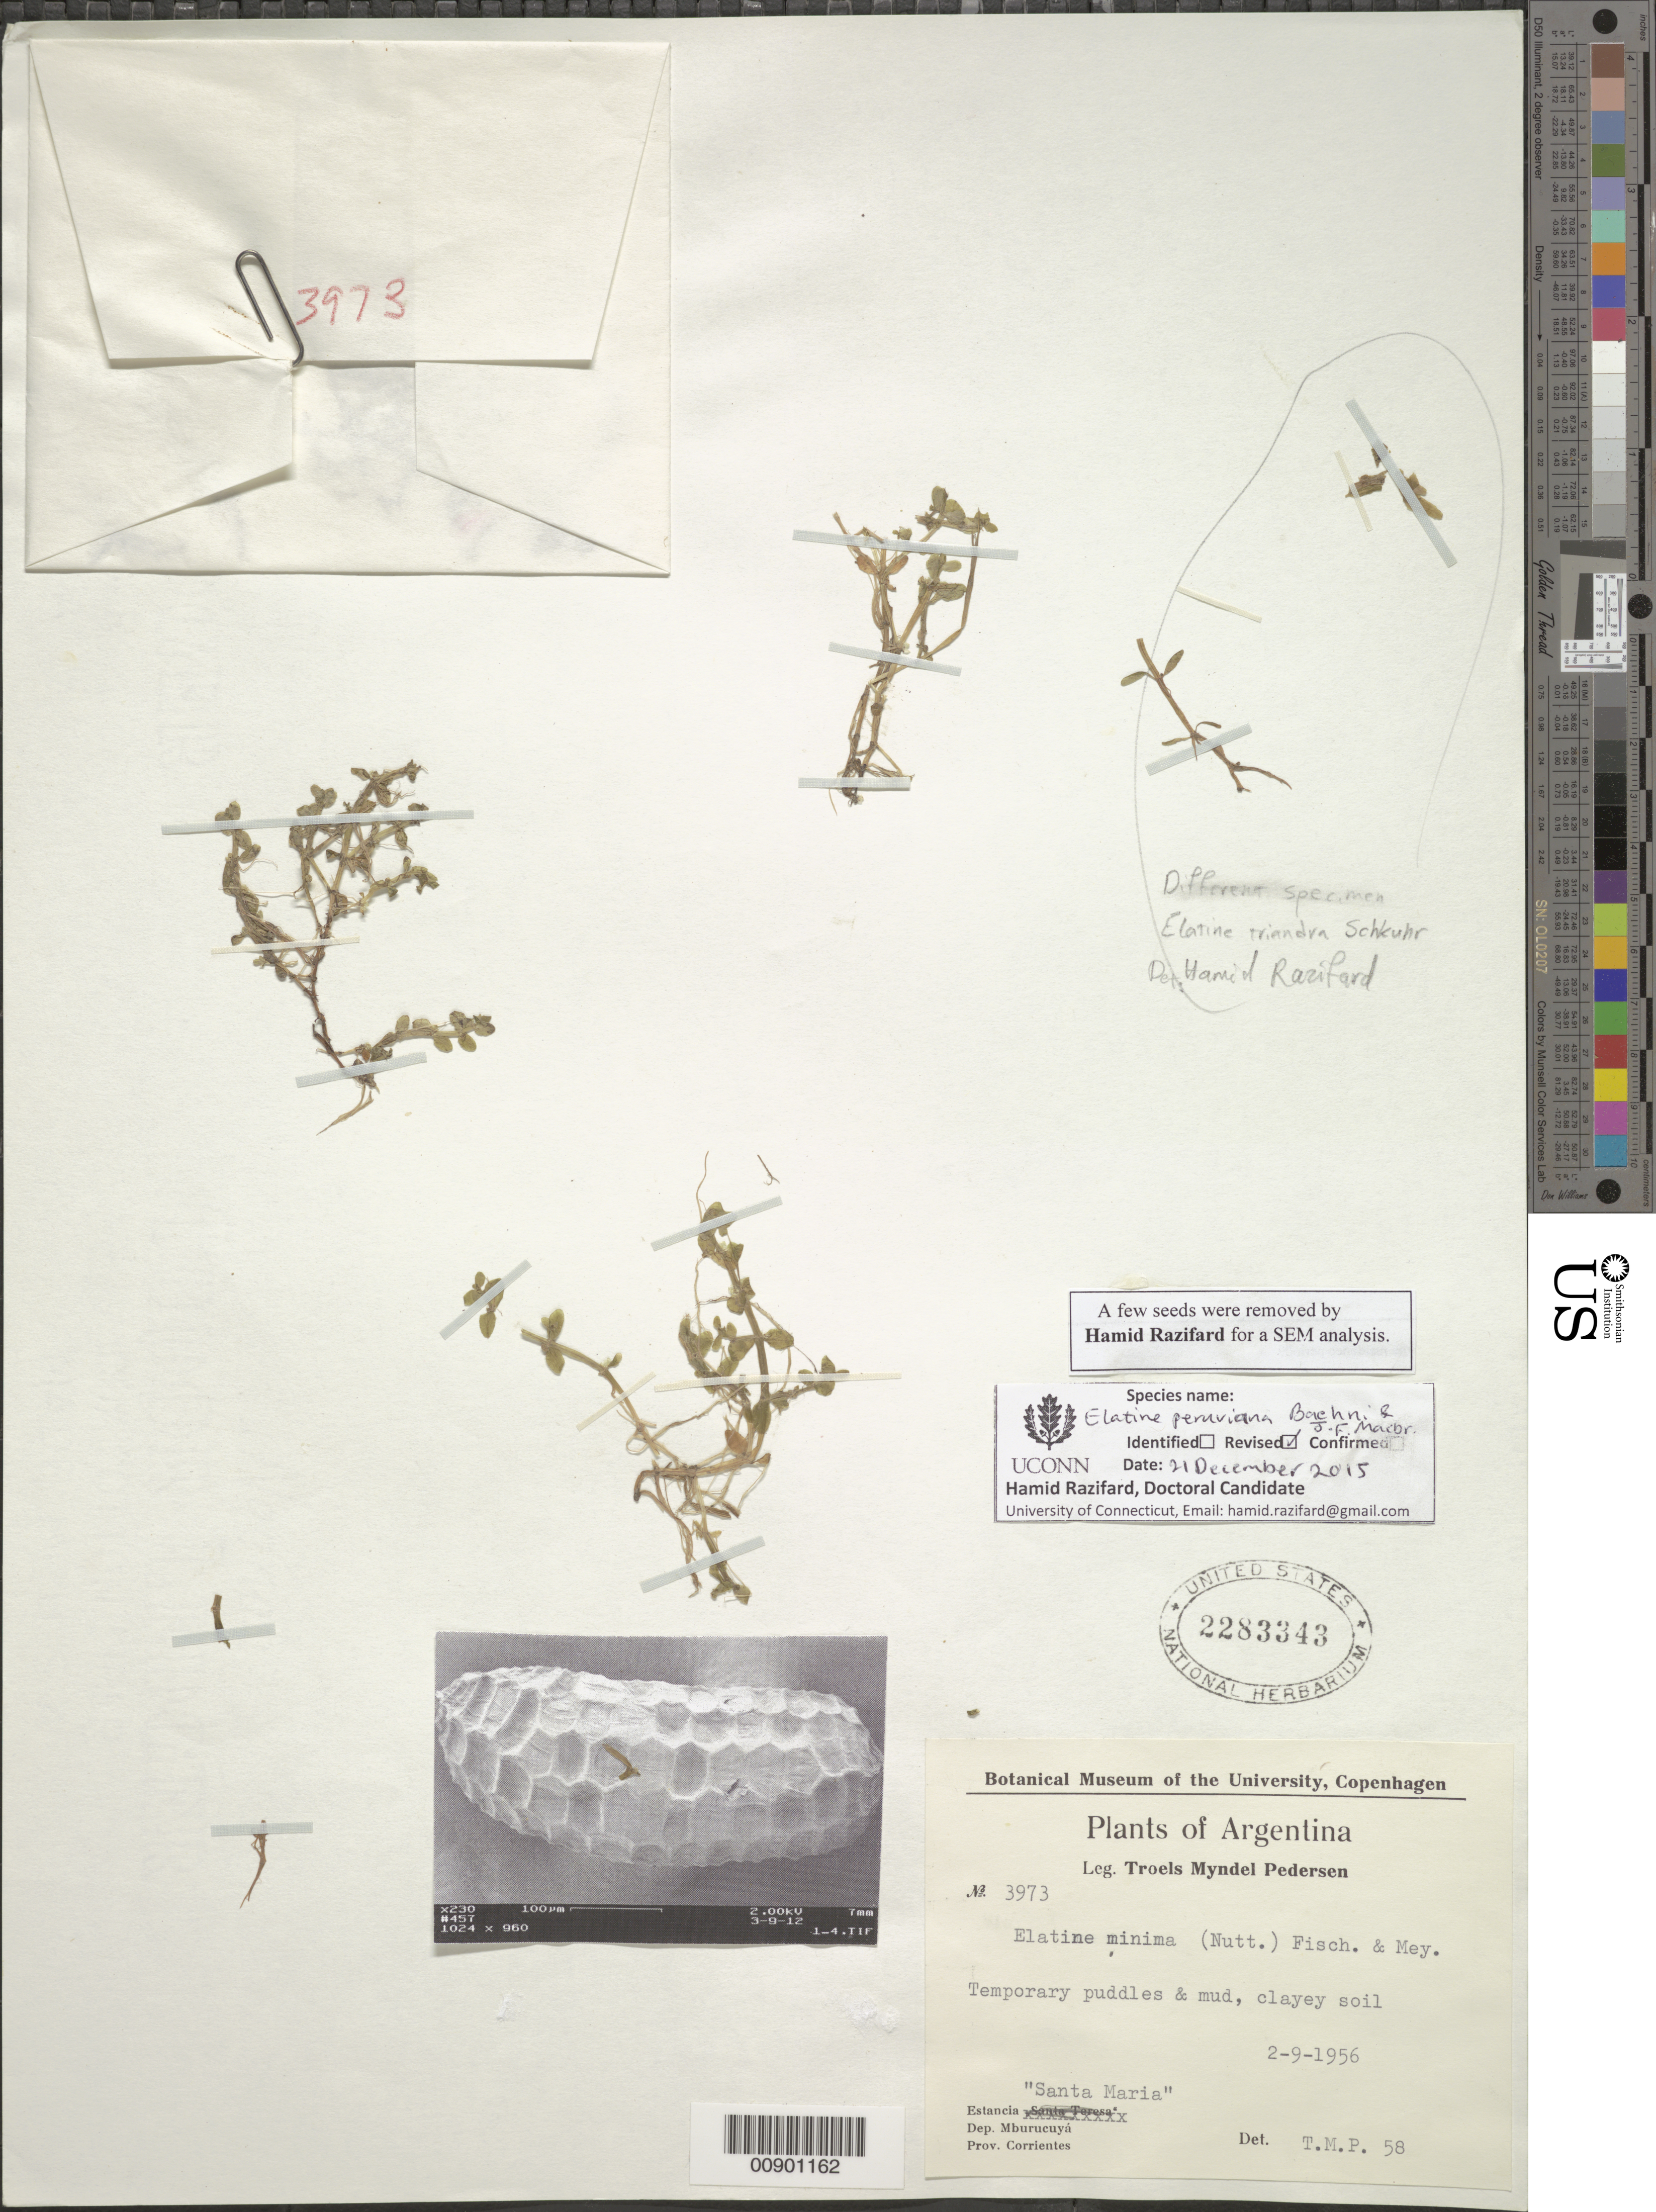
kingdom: Plantae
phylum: Tracheophyta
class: Magnoliopsida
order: Malpighiales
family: Elatinaceae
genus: Elatine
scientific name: Elatine peruviana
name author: Baehni & J.F. Macbr.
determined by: Razifard, Hamid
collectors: T. M. Pedersen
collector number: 3973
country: Argentina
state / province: Corrientes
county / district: Mburucuyá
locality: Santa Maria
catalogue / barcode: US 2283343